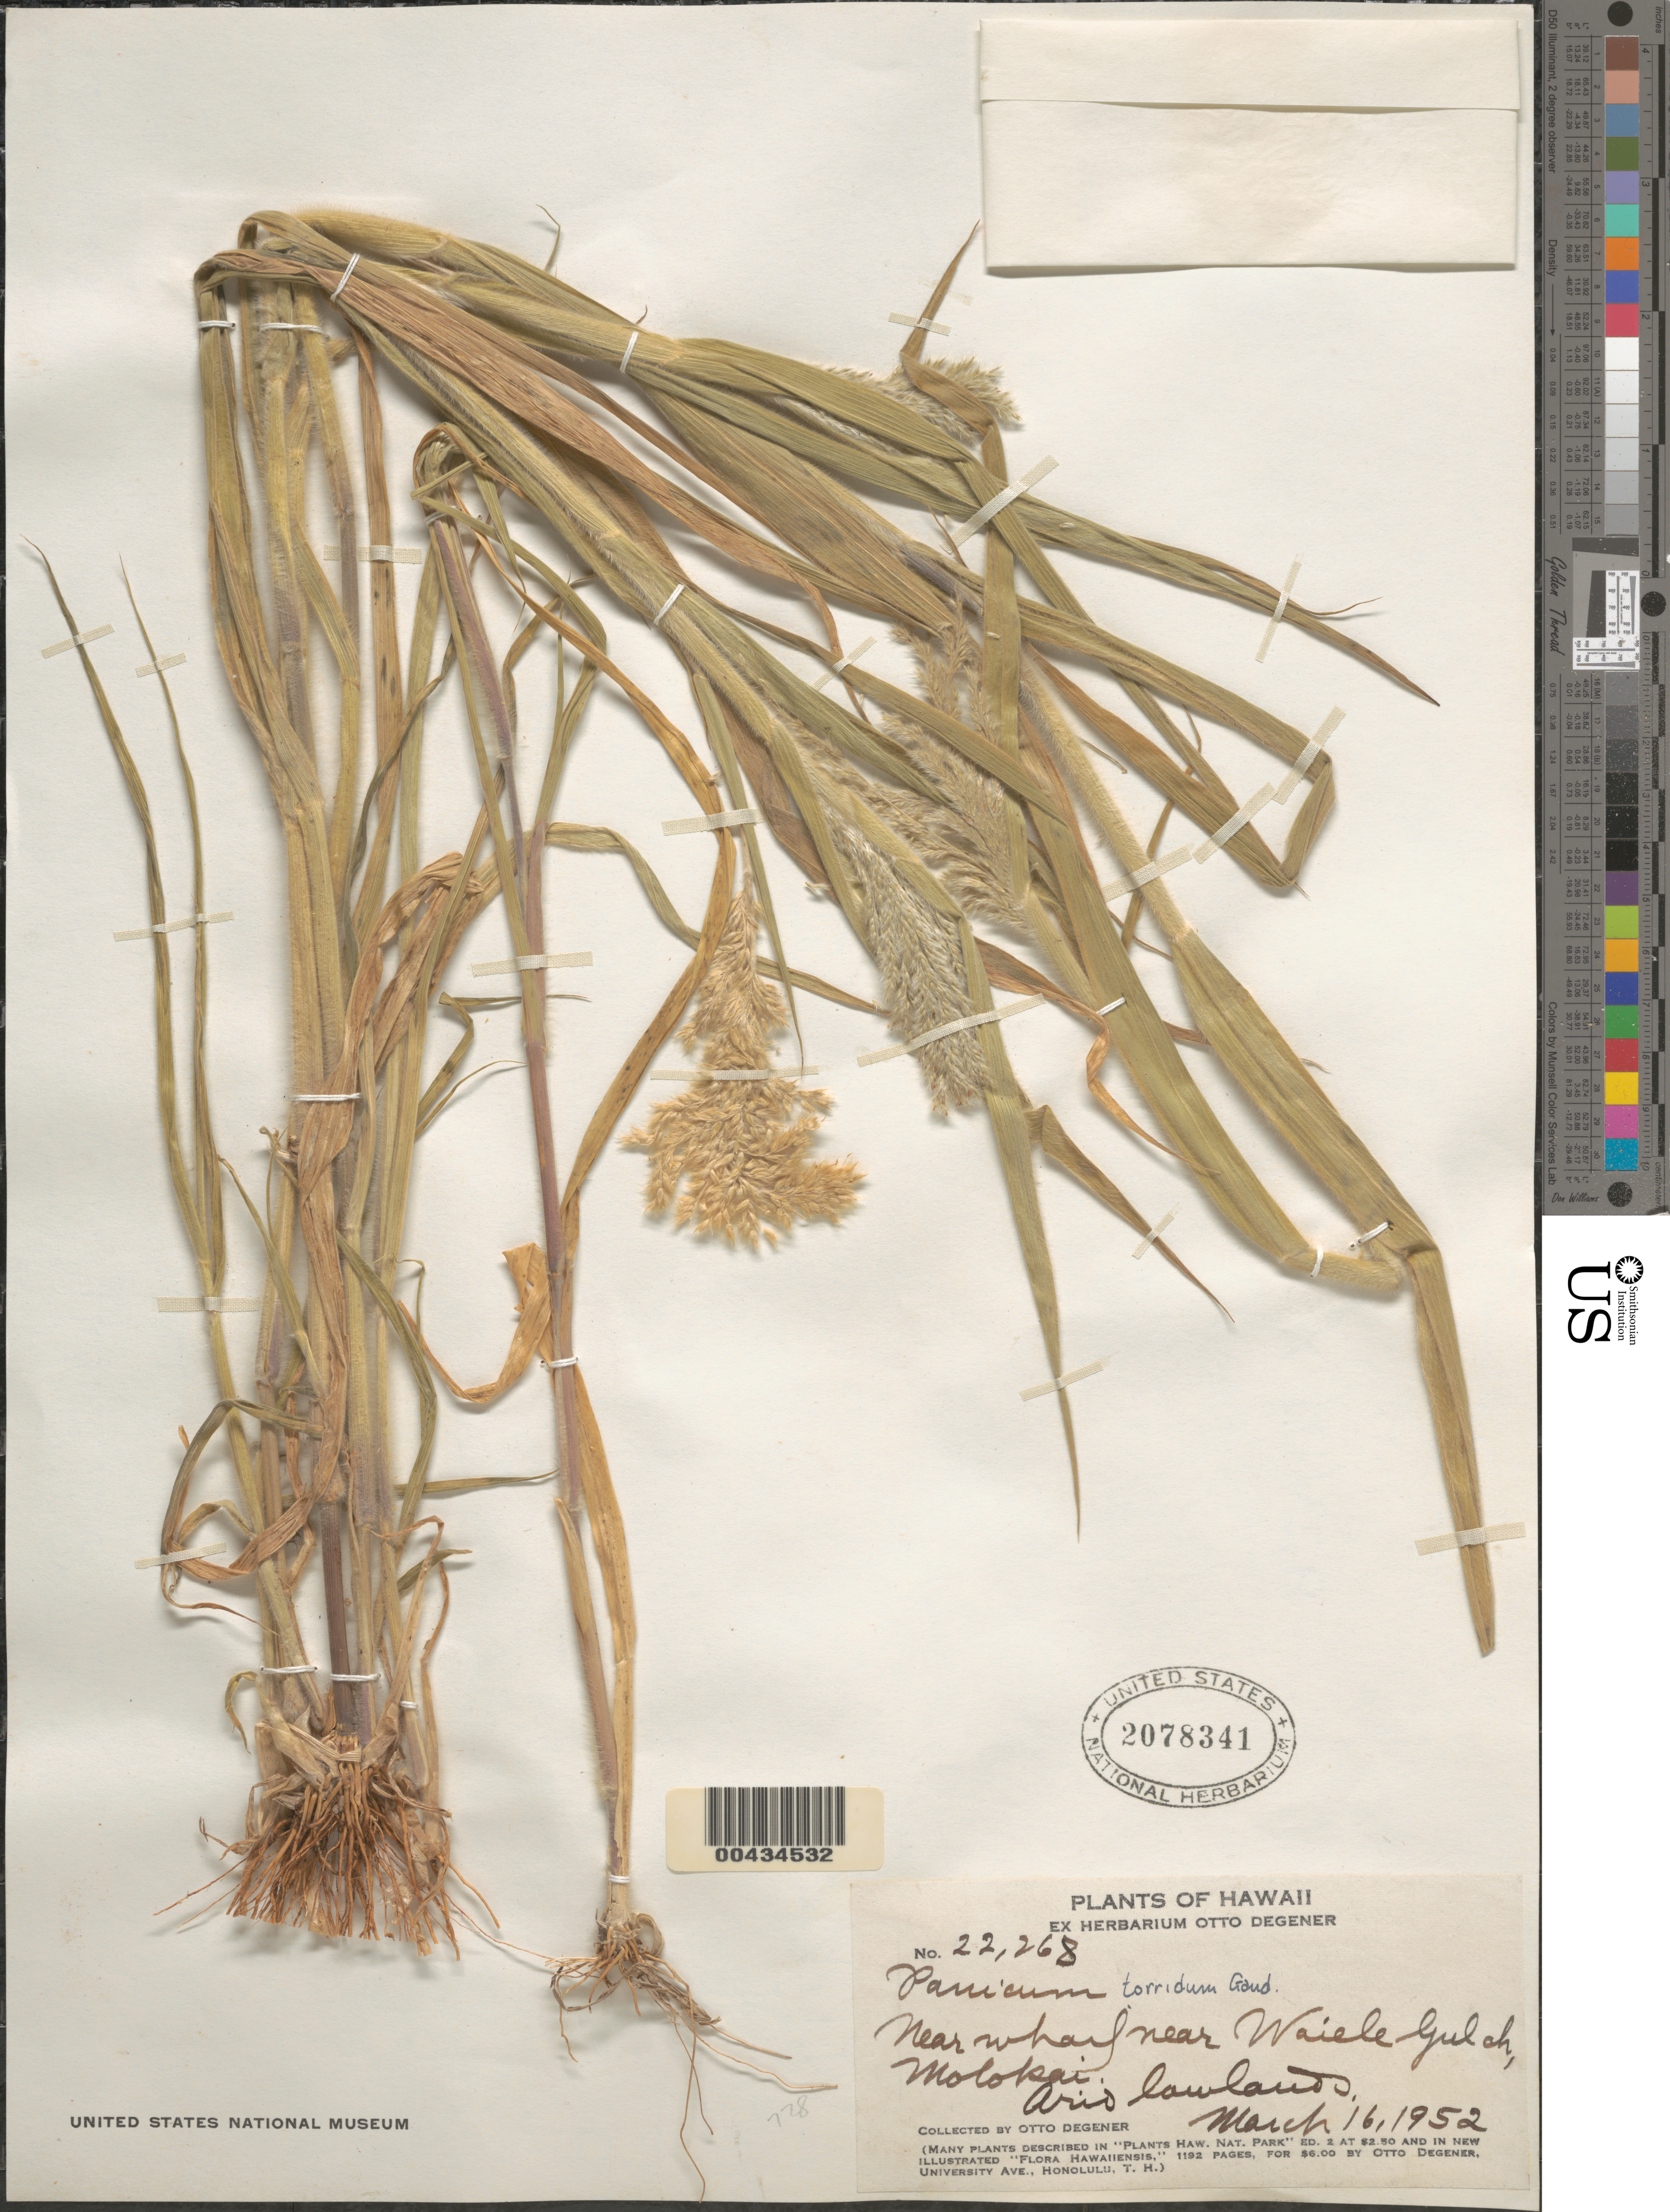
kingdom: Plantae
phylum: Tracheophyta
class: Liliopsida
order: Poales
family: Poaceae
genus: Eragrostis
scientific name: Eragrostis variabilis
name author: (Gaudich.) Steud.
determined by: Faccenda, K.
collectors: O. Degener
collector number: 22268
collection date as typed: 16 Mar 1952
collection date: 1952-03-16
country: United States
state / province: Hawaii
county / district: Maui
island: Moloka'i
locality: Near wharf near Waiele Gulch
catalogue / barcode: US 2078341